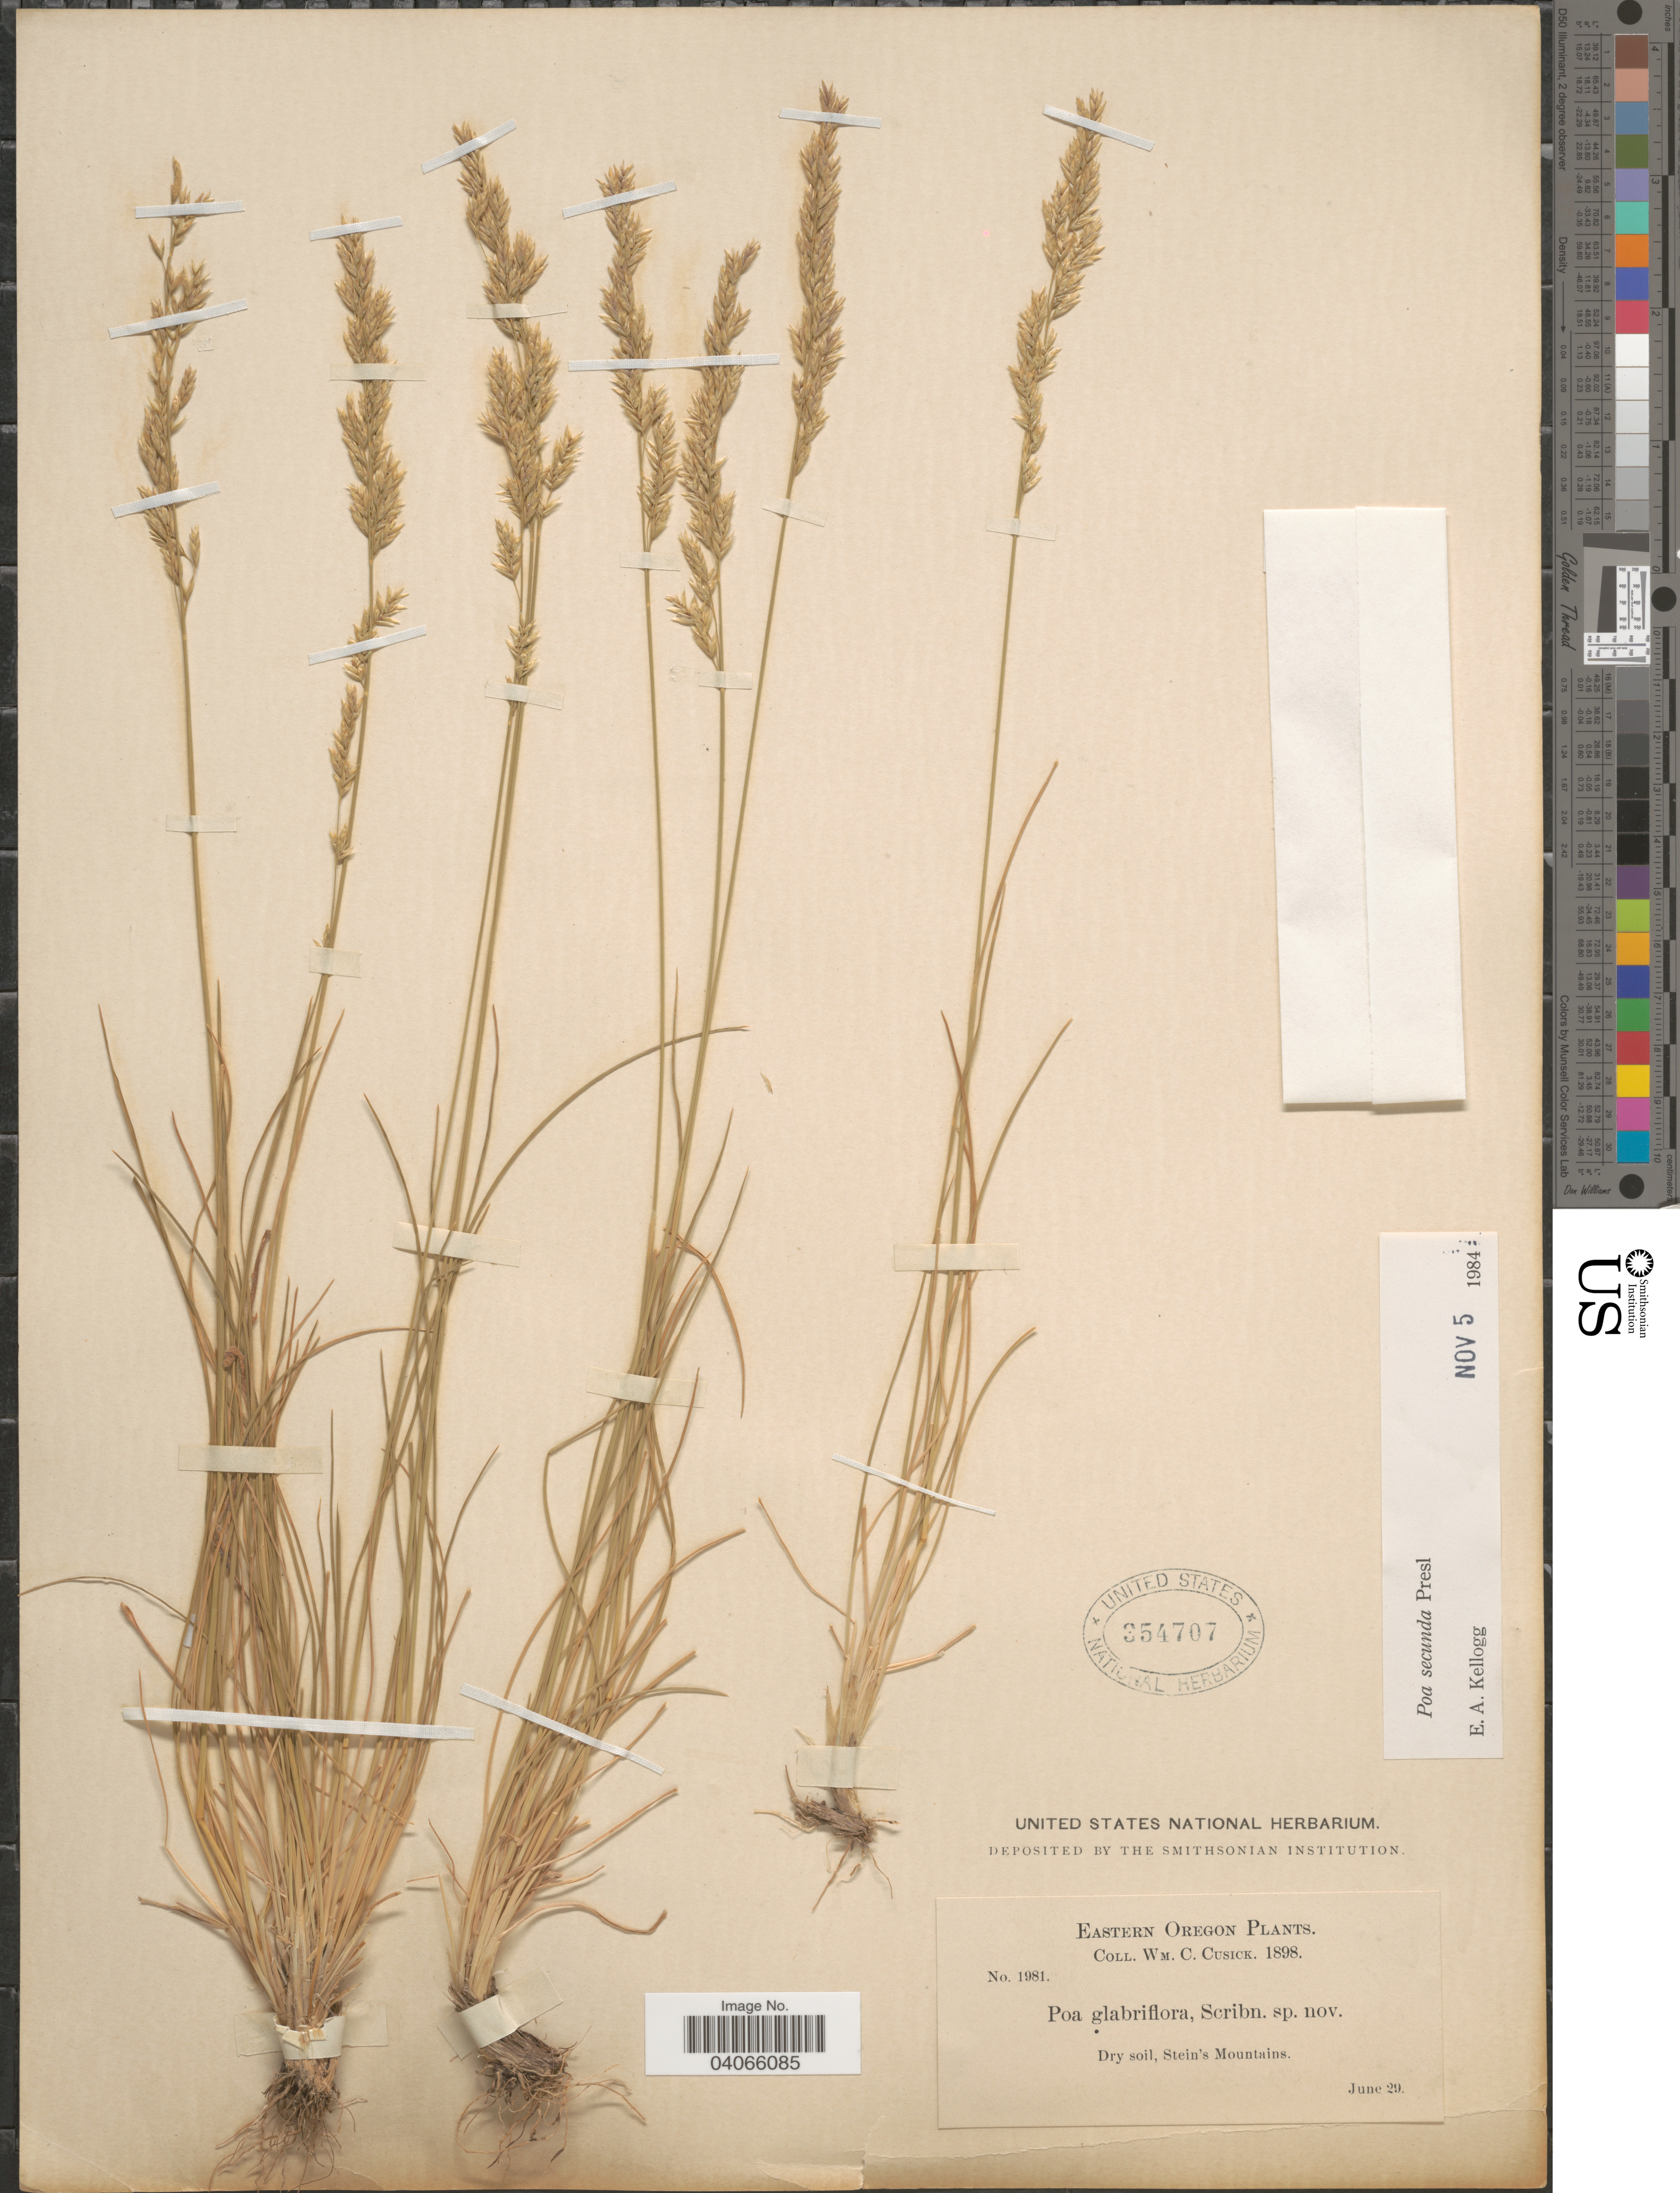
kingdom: Plantae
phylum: Tracheophyta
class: Liliopsida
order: Poales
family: Poaceae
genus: Poa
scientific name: Poa secunda subsp. juncifolia var. nevadensis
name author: (Vasey ex Scribn.) Soreng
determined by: Soreng, Robert J., Research Associate (BOT), Smithsonian Institution - National Museum of Natural History (UNITED STATES)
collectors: W. C. Cusick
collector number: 1981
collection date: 1898-06-29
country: United States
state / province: Oregon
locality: Eastern Oregon. Dry soil, Stein's Mountains.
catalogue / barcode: US 354707